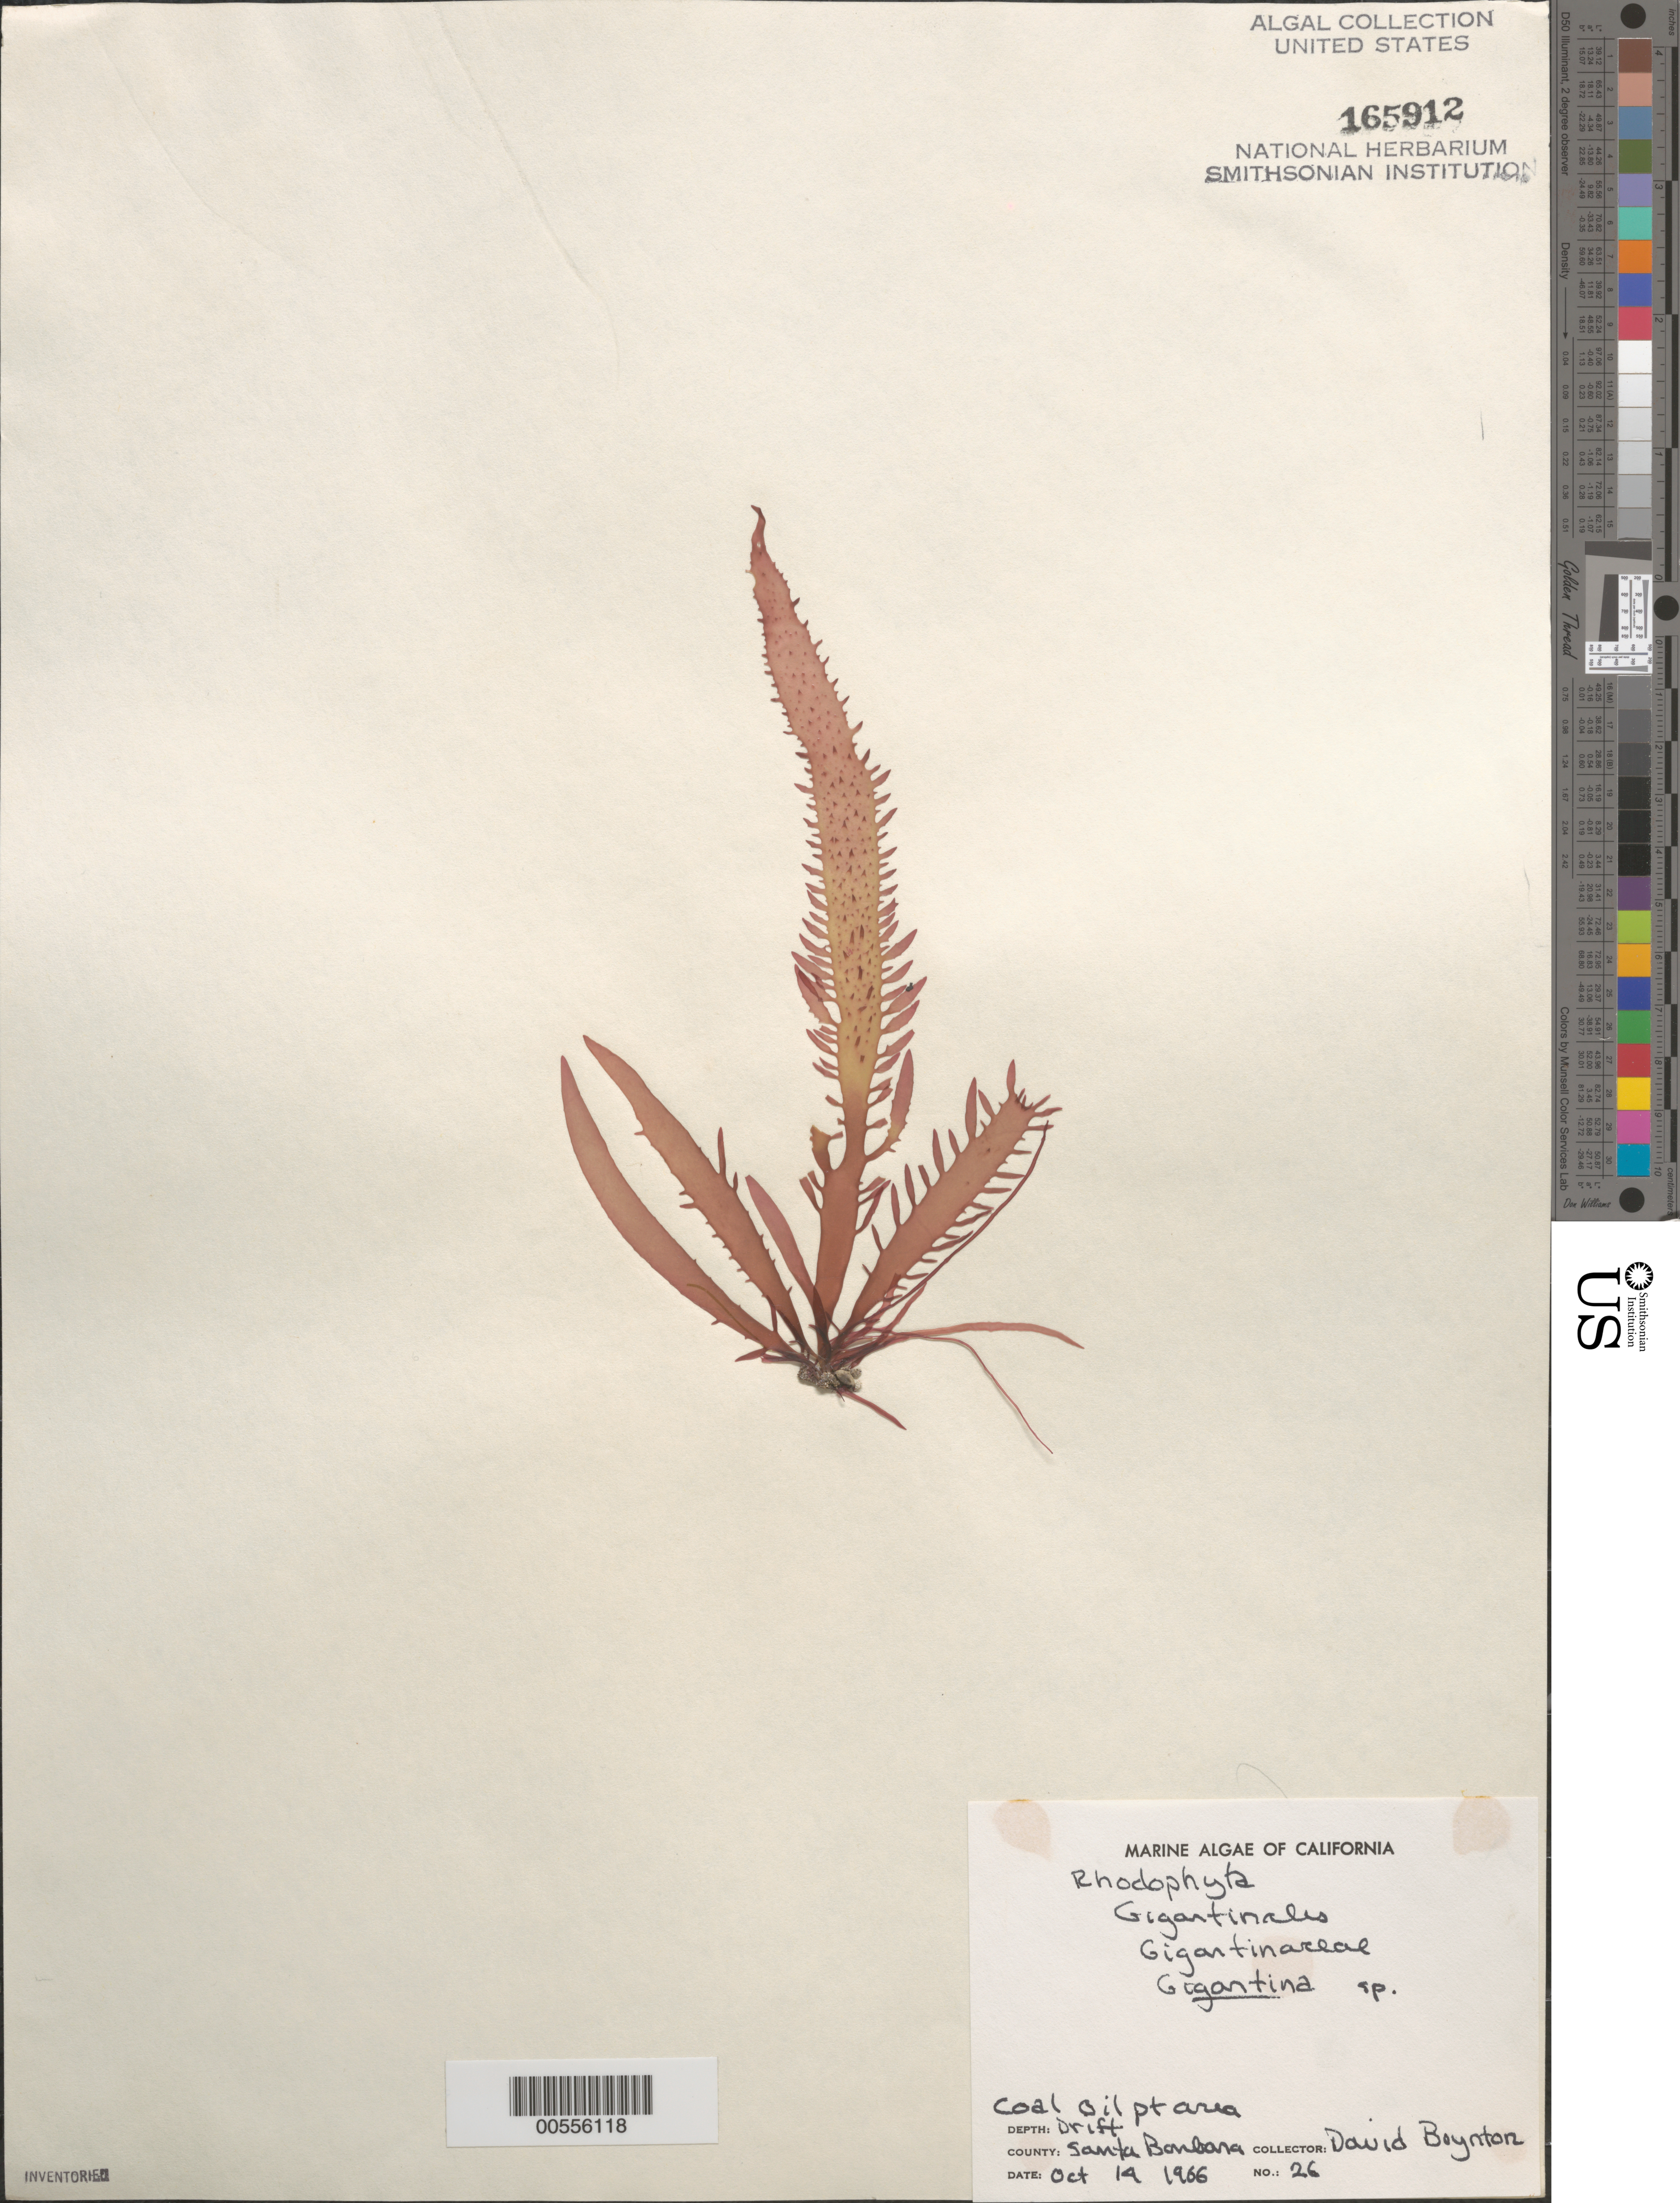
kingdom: Plantae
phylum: Rhodophyta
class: Florideophyceae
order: Gigartinales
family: Gigartinaceae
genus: Gigartina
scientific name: Gigartina sp.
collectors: D. Boynton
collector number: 26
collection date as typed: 14 Oct 1966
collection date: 1966-10-14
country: United States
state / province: California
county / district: Santa Barbara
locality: Coal Oil Point area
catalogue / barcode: US 165912